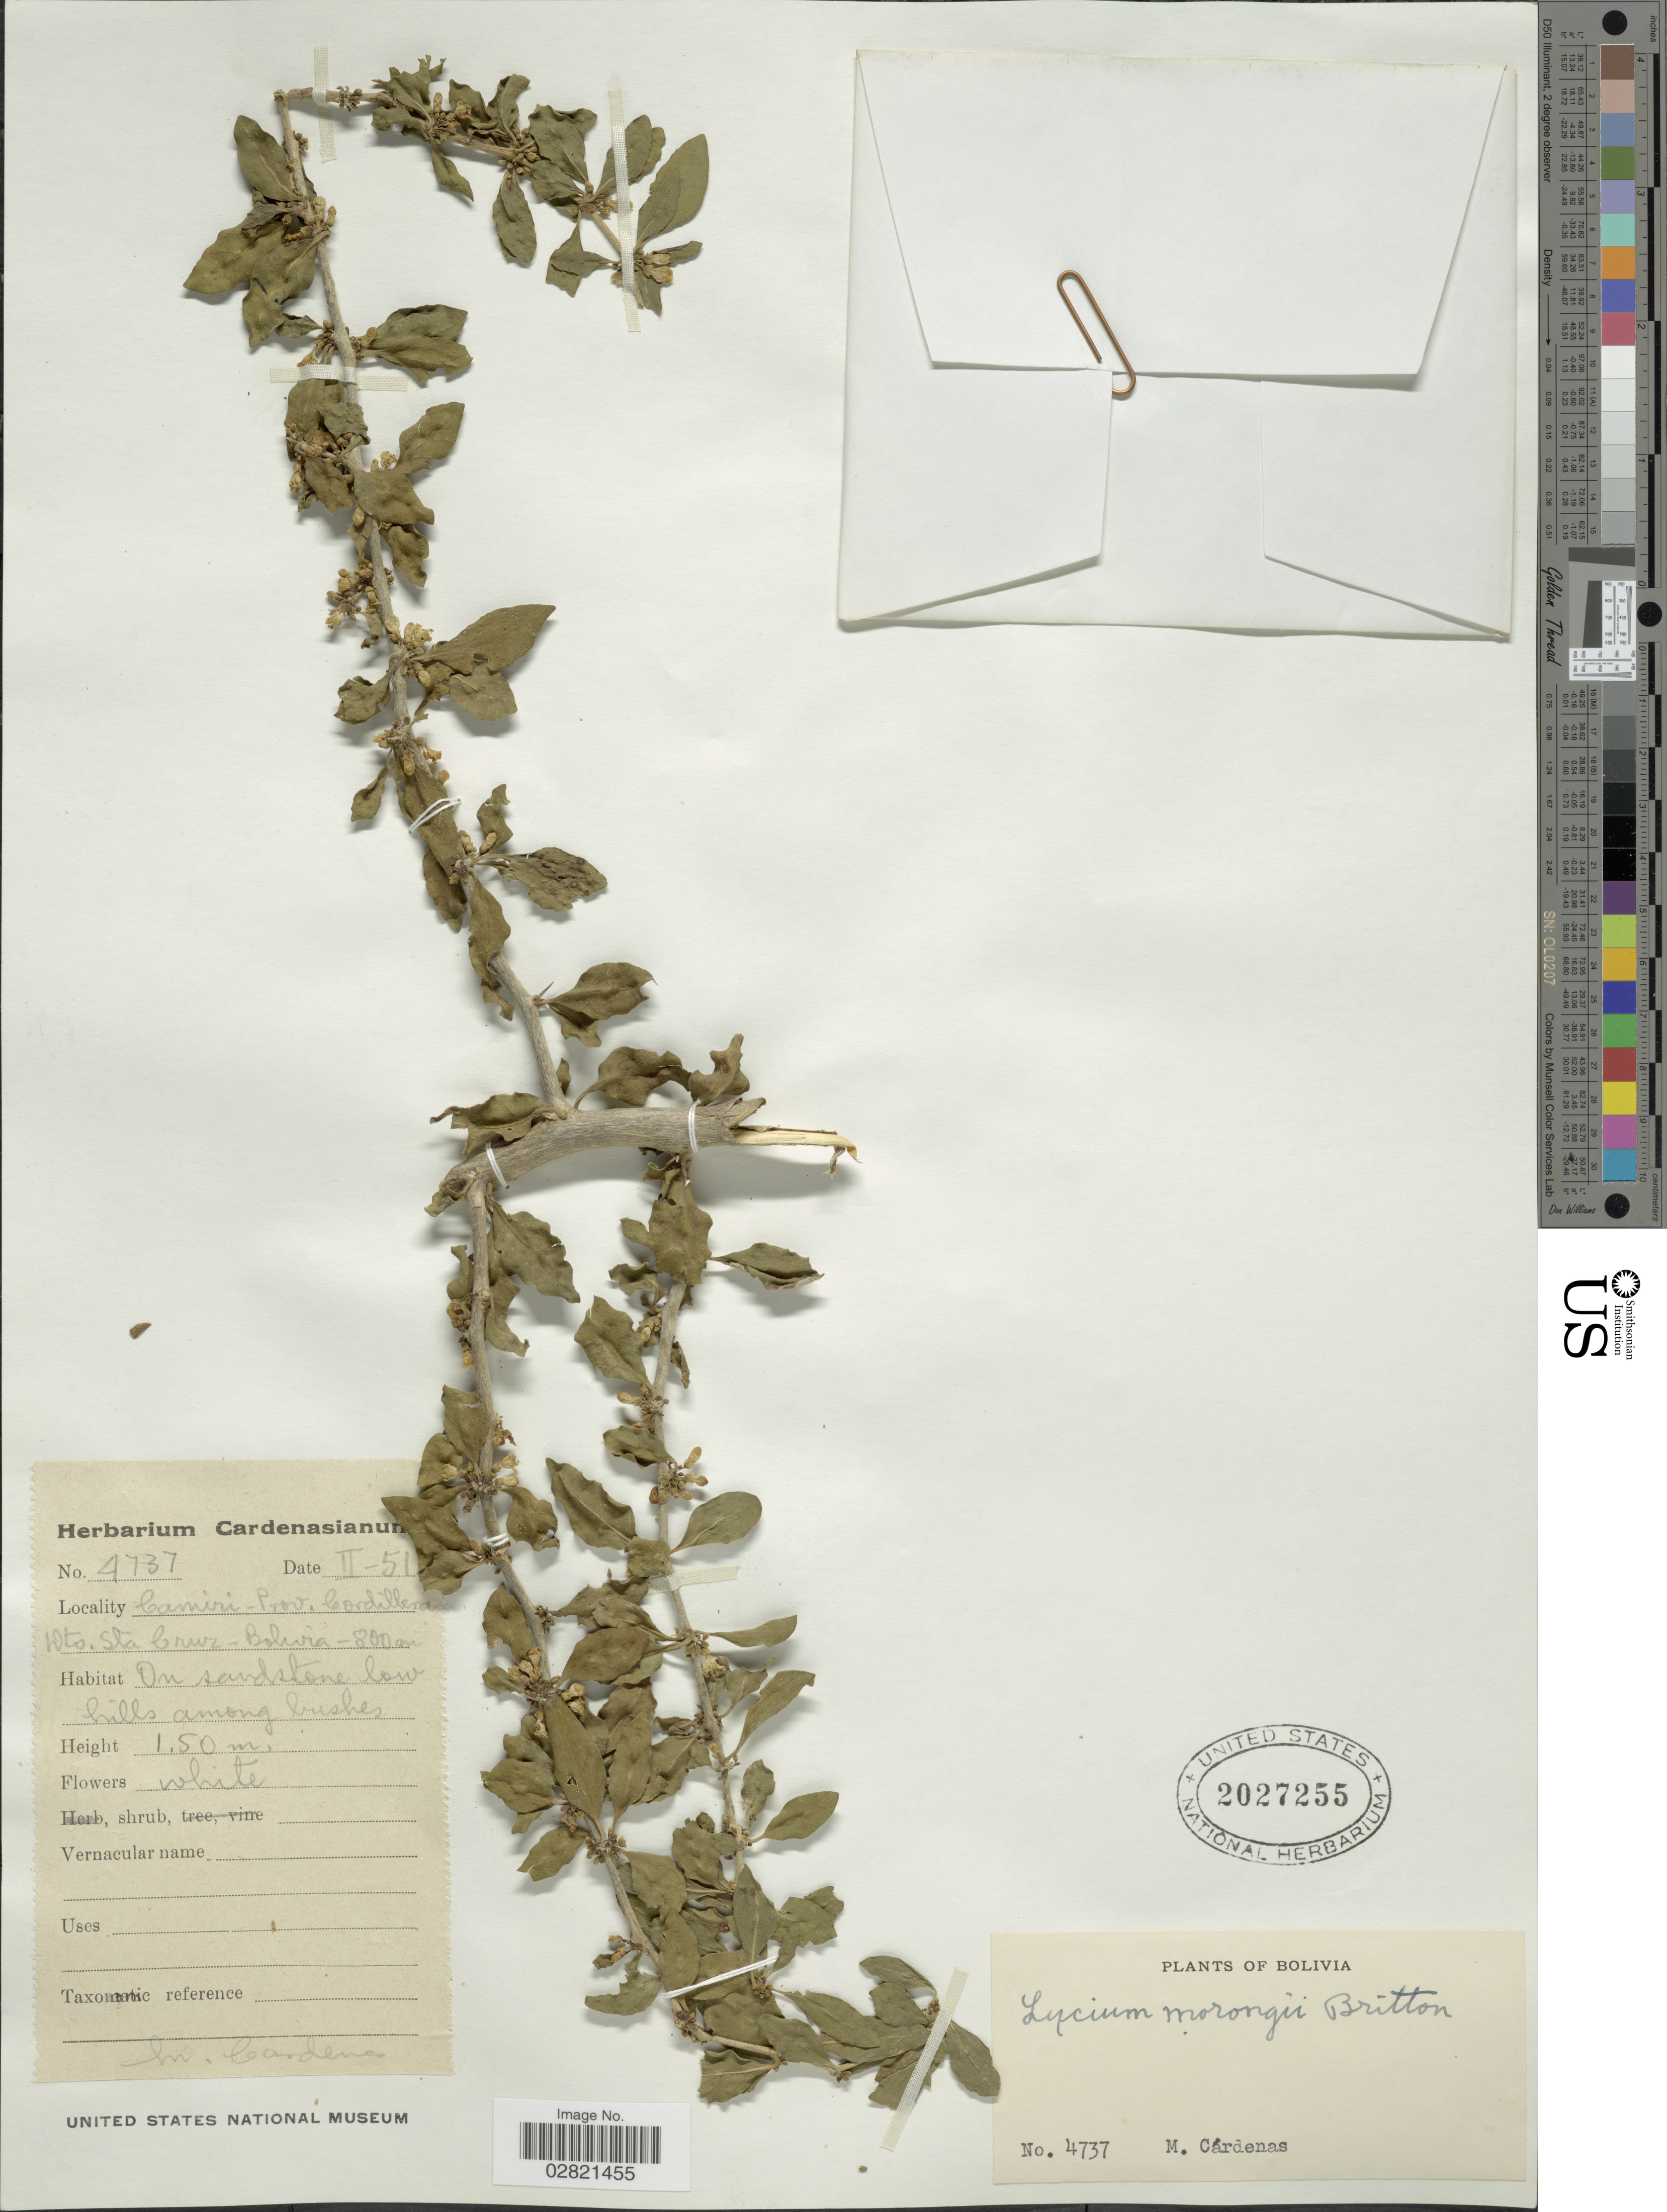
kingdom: Plantae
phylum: Tracheophyta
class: Magnoliopsida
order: Solanales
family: Solanaceae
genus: Lycium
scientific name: Lycium morongii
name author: Britton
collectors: M. Cárdenas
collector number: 4737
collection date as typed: Transcribed d/m/y: /2/51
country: Bolivia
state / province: Santa Cruz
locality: Camiri - Prov. Cordillera. Dto. Sta Cruz - Bolivia.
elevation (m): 800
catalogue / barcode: US 2027255